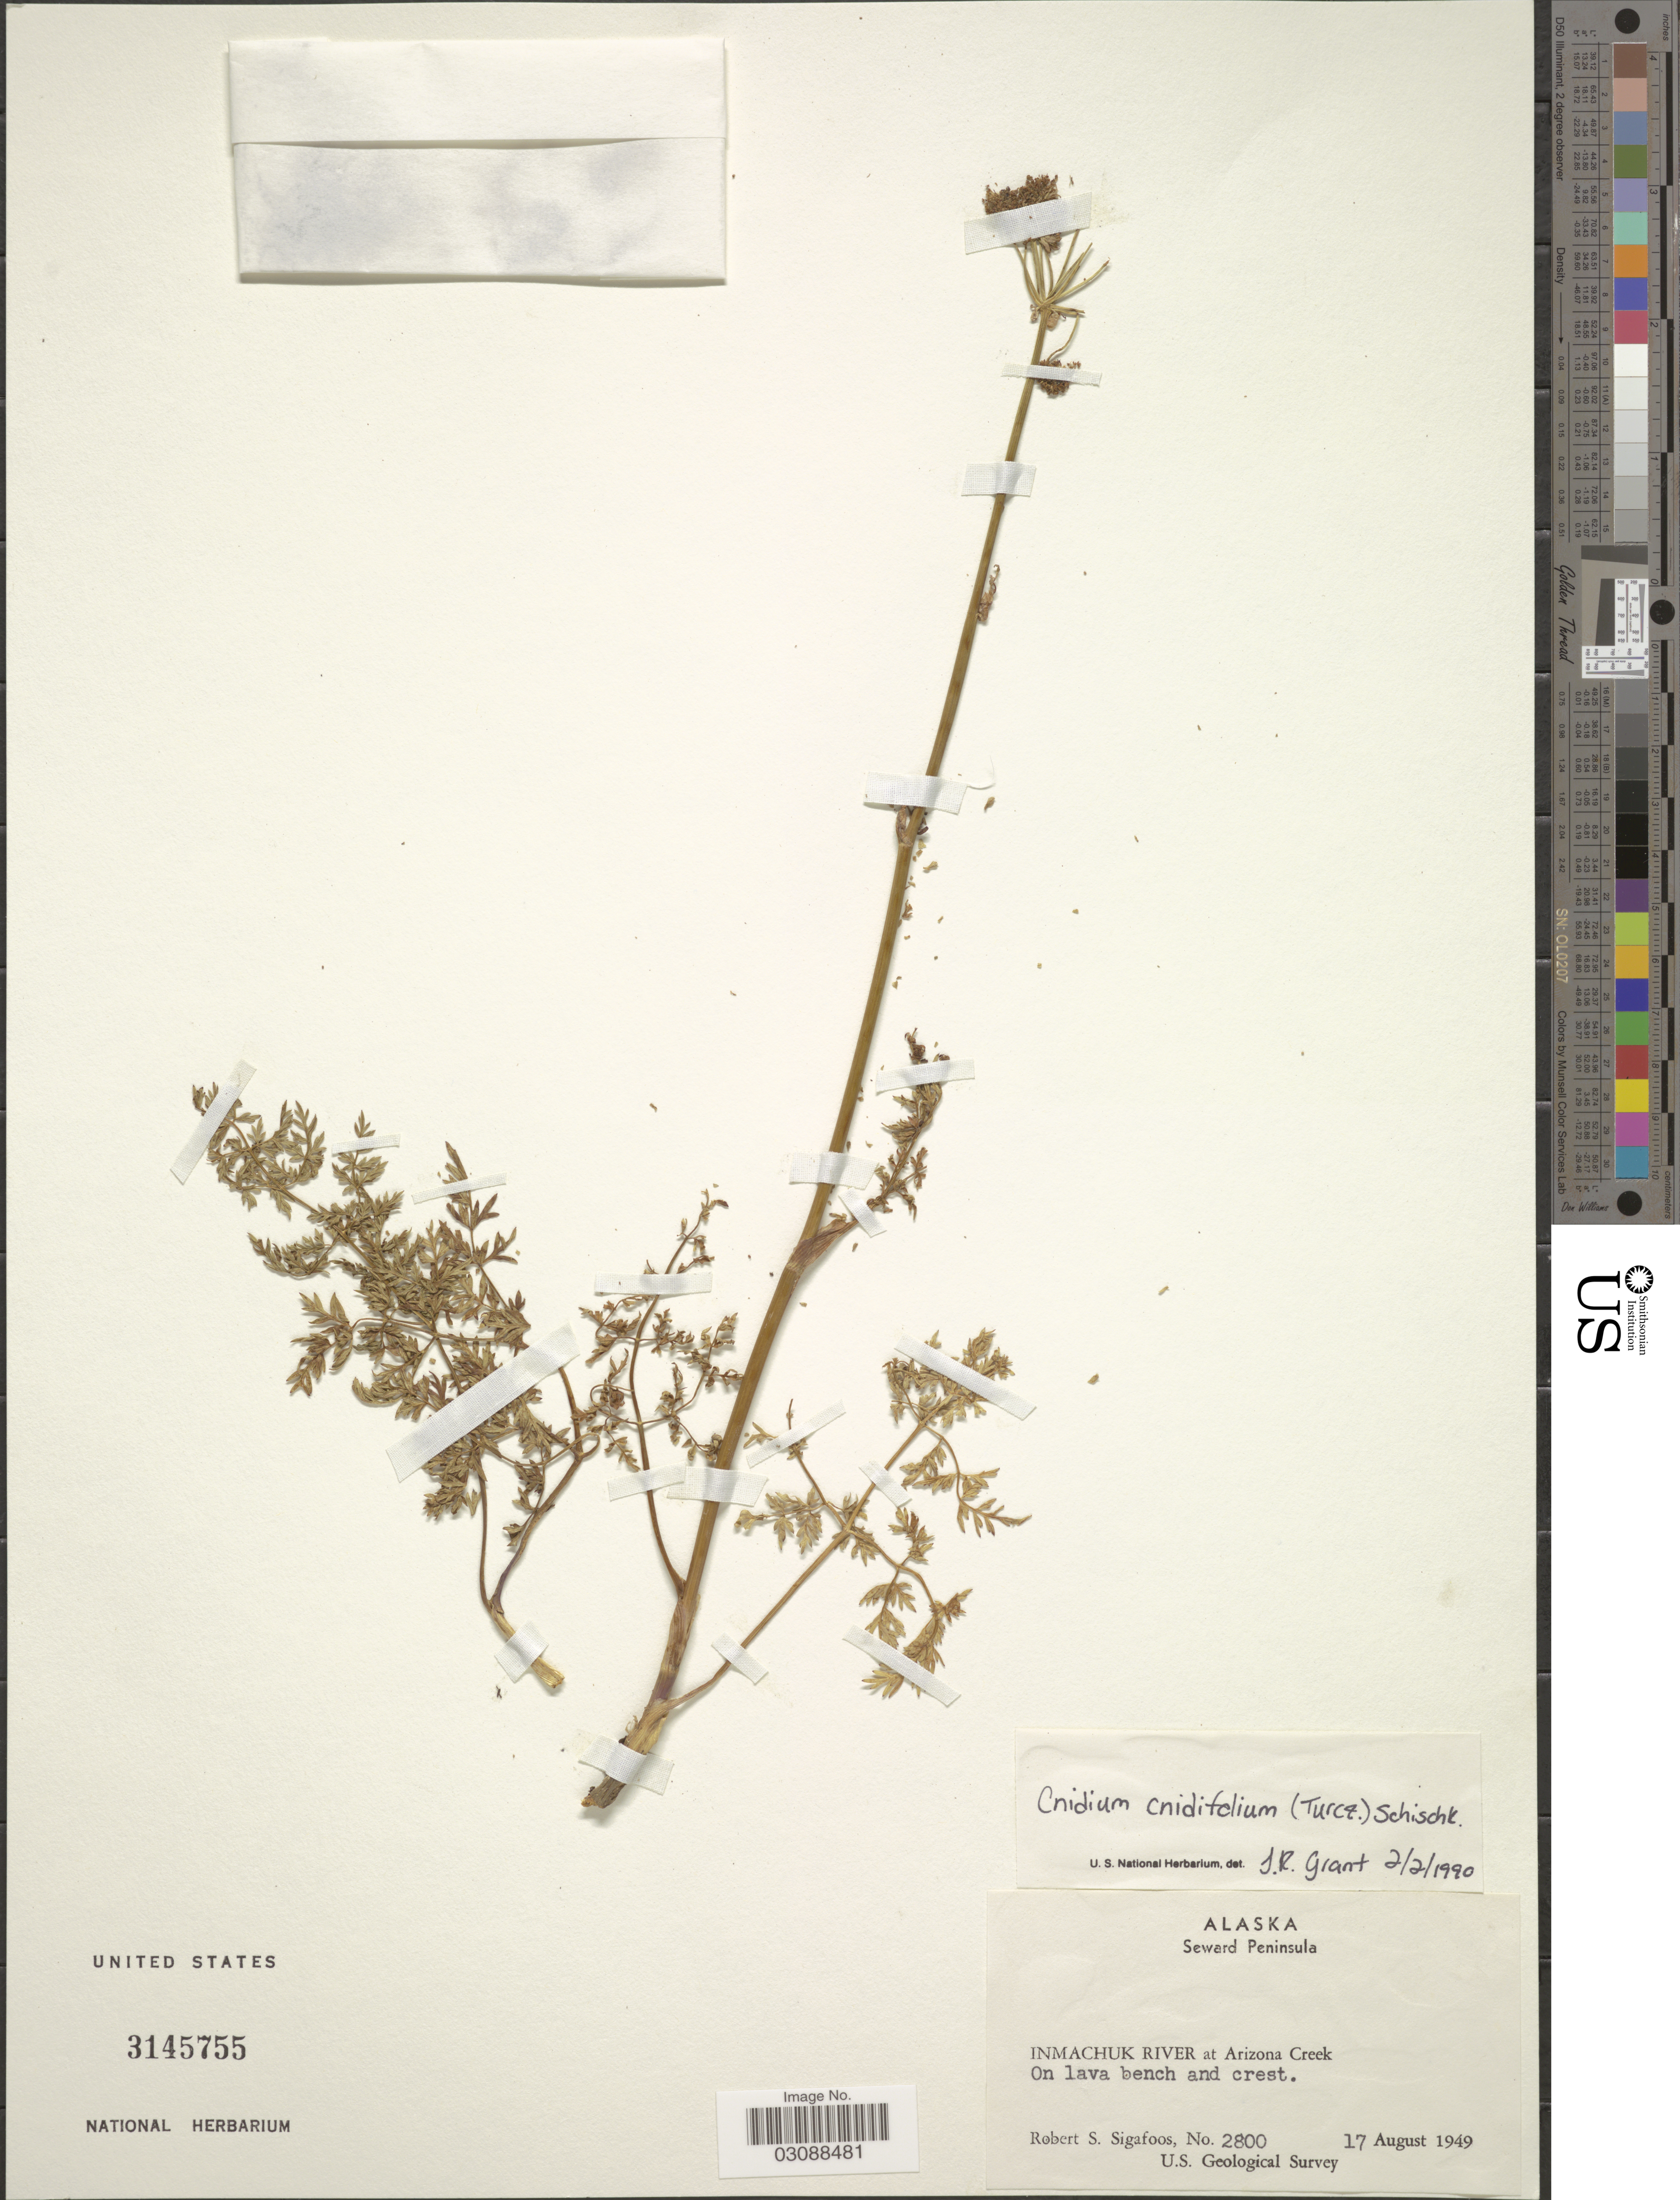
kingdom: Plantae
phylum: Tracheophyta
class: Magnoliopsida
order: Apiales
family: Apiaceae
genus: Cnidium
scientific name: Cnidium cnidiifolium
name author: (Turcz.) Schischk.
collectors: R. Sigafoos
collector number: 2800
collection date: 1949-08-17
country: United States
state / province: Alaska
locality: Seward Peninsula. Inmachuk River at Arizona Creek.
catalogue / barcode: US 3145755